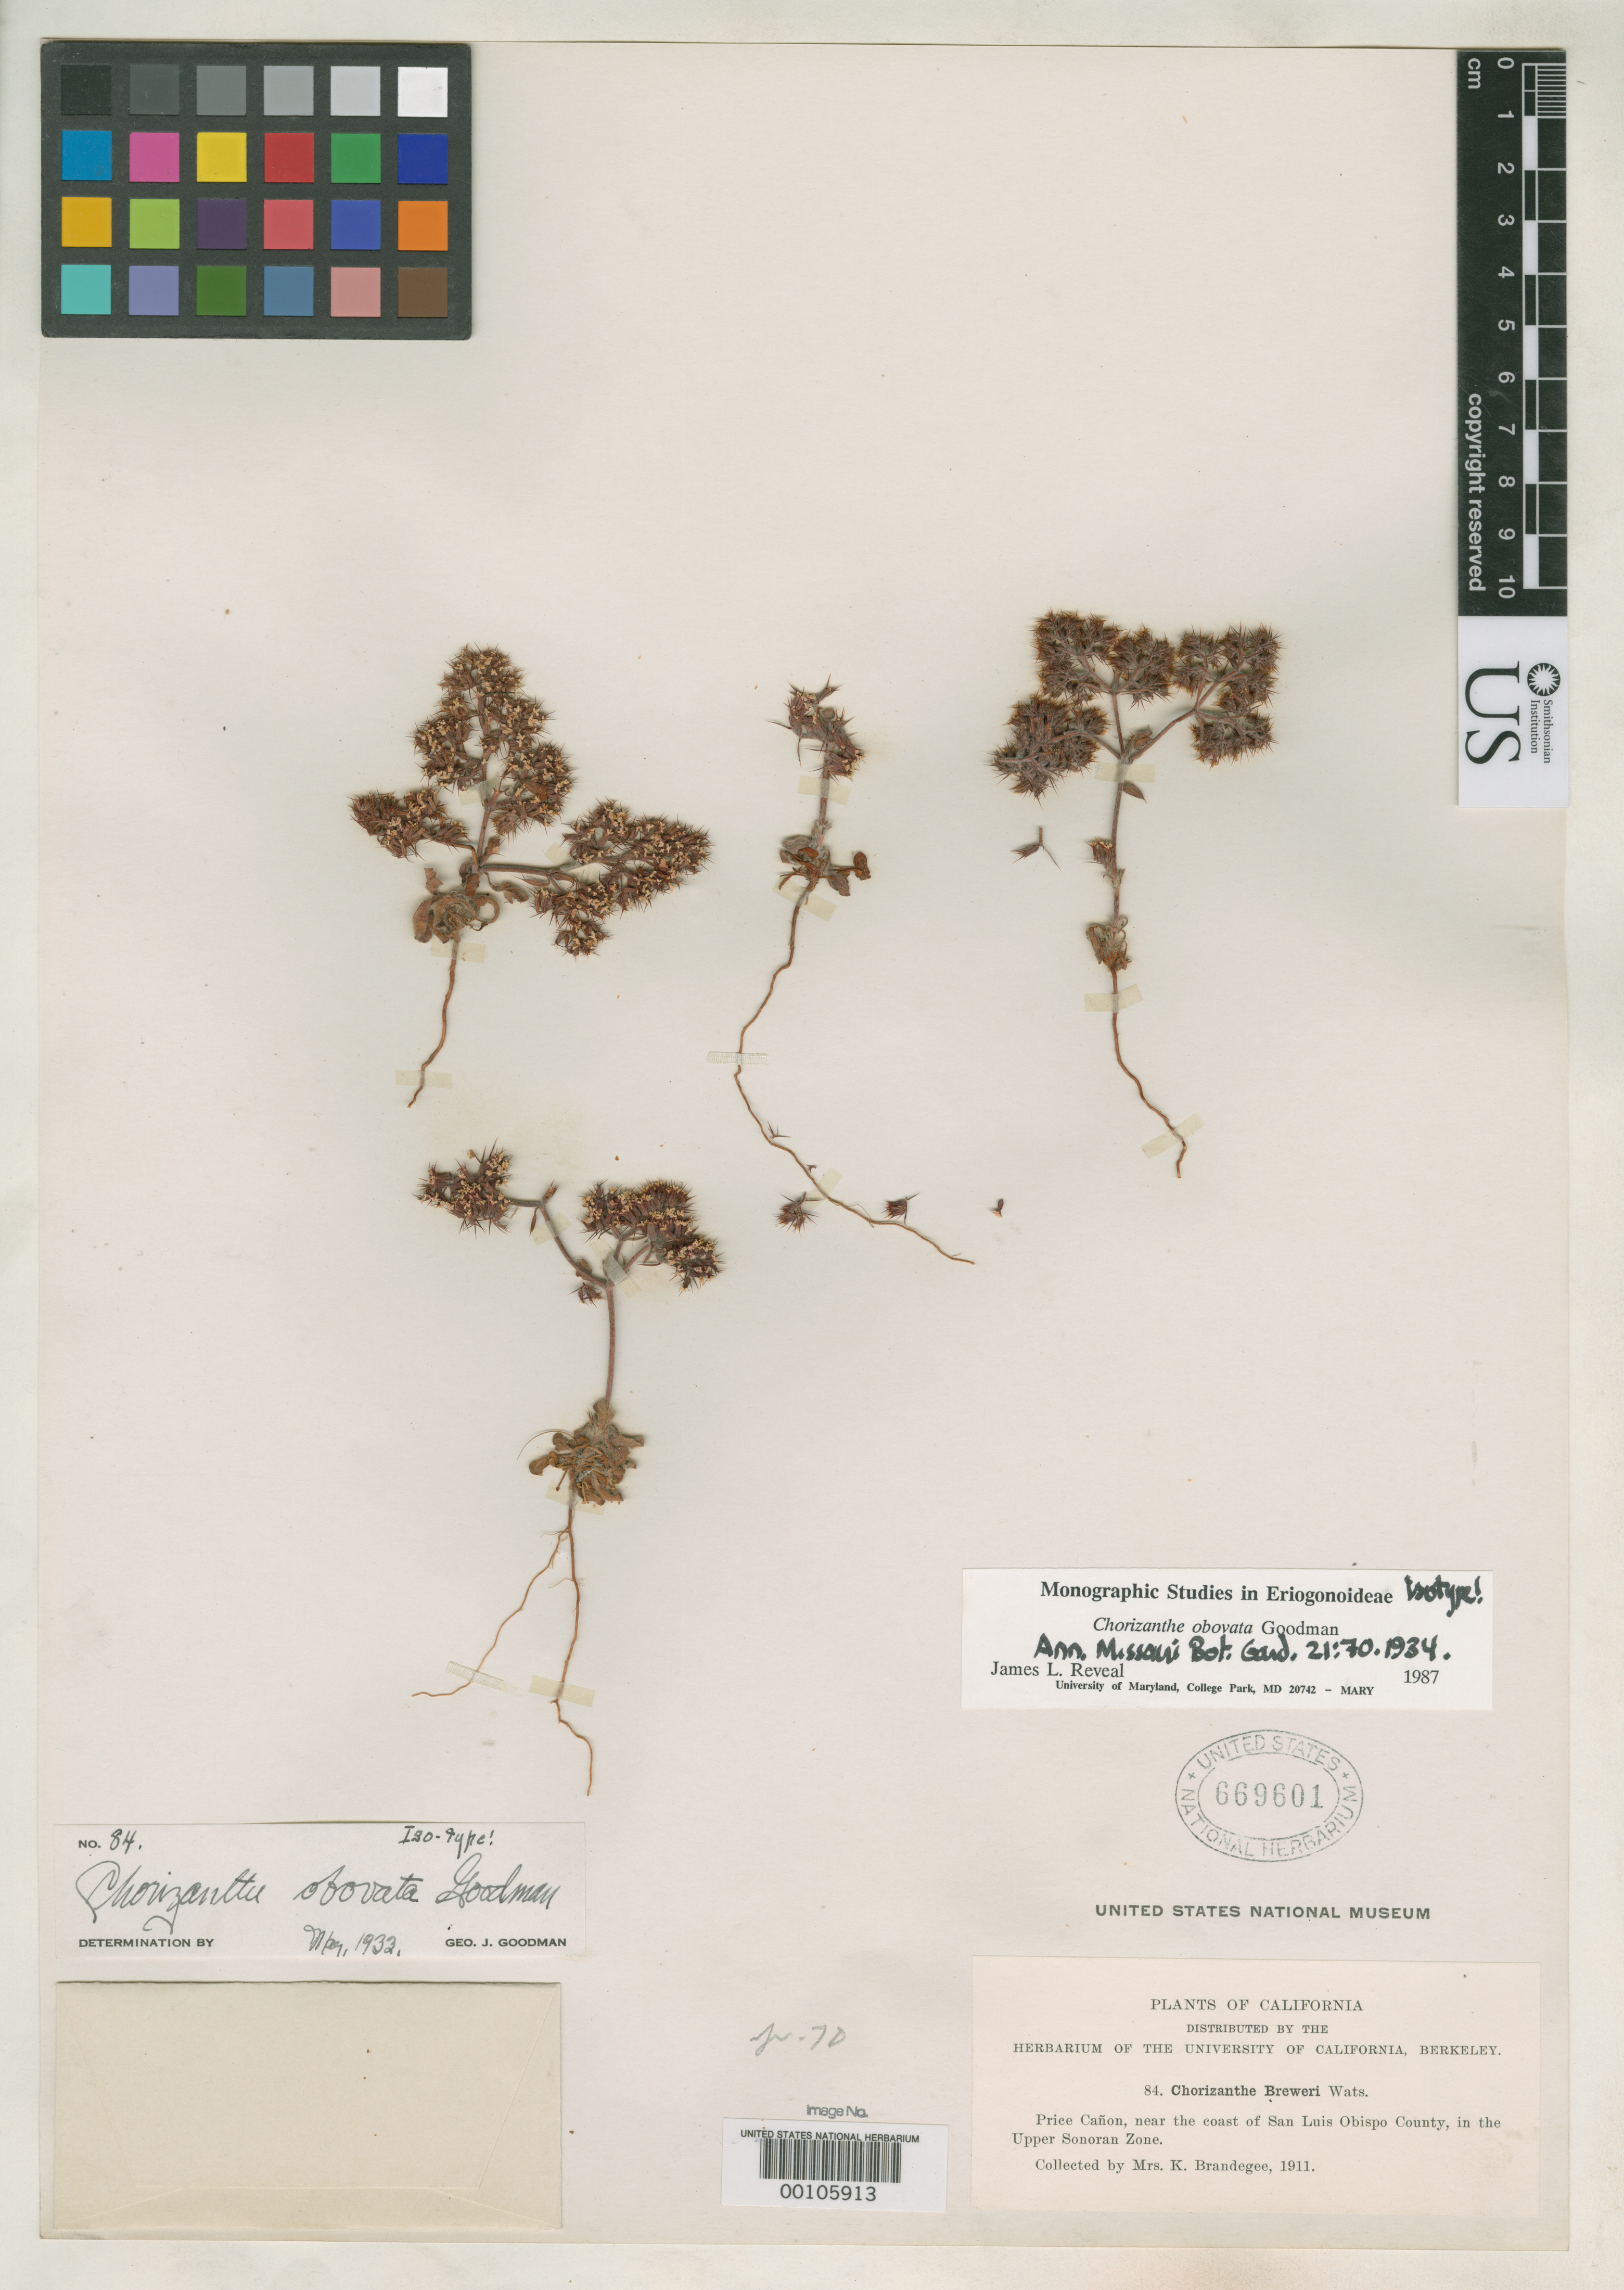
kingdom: Plantae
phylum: Tracheophyta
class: Magnoliopsida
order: Caryophyllales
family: Polygonaceae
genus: Chorizanthe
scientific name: Chorizanthe obovata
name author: Goodman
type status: Isotype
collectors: M. K. Brandegee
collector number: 84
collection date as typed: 1911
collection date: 1911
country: United States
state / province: California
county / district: San Luis Obispo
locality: Price Canon.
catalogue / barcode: US 669601